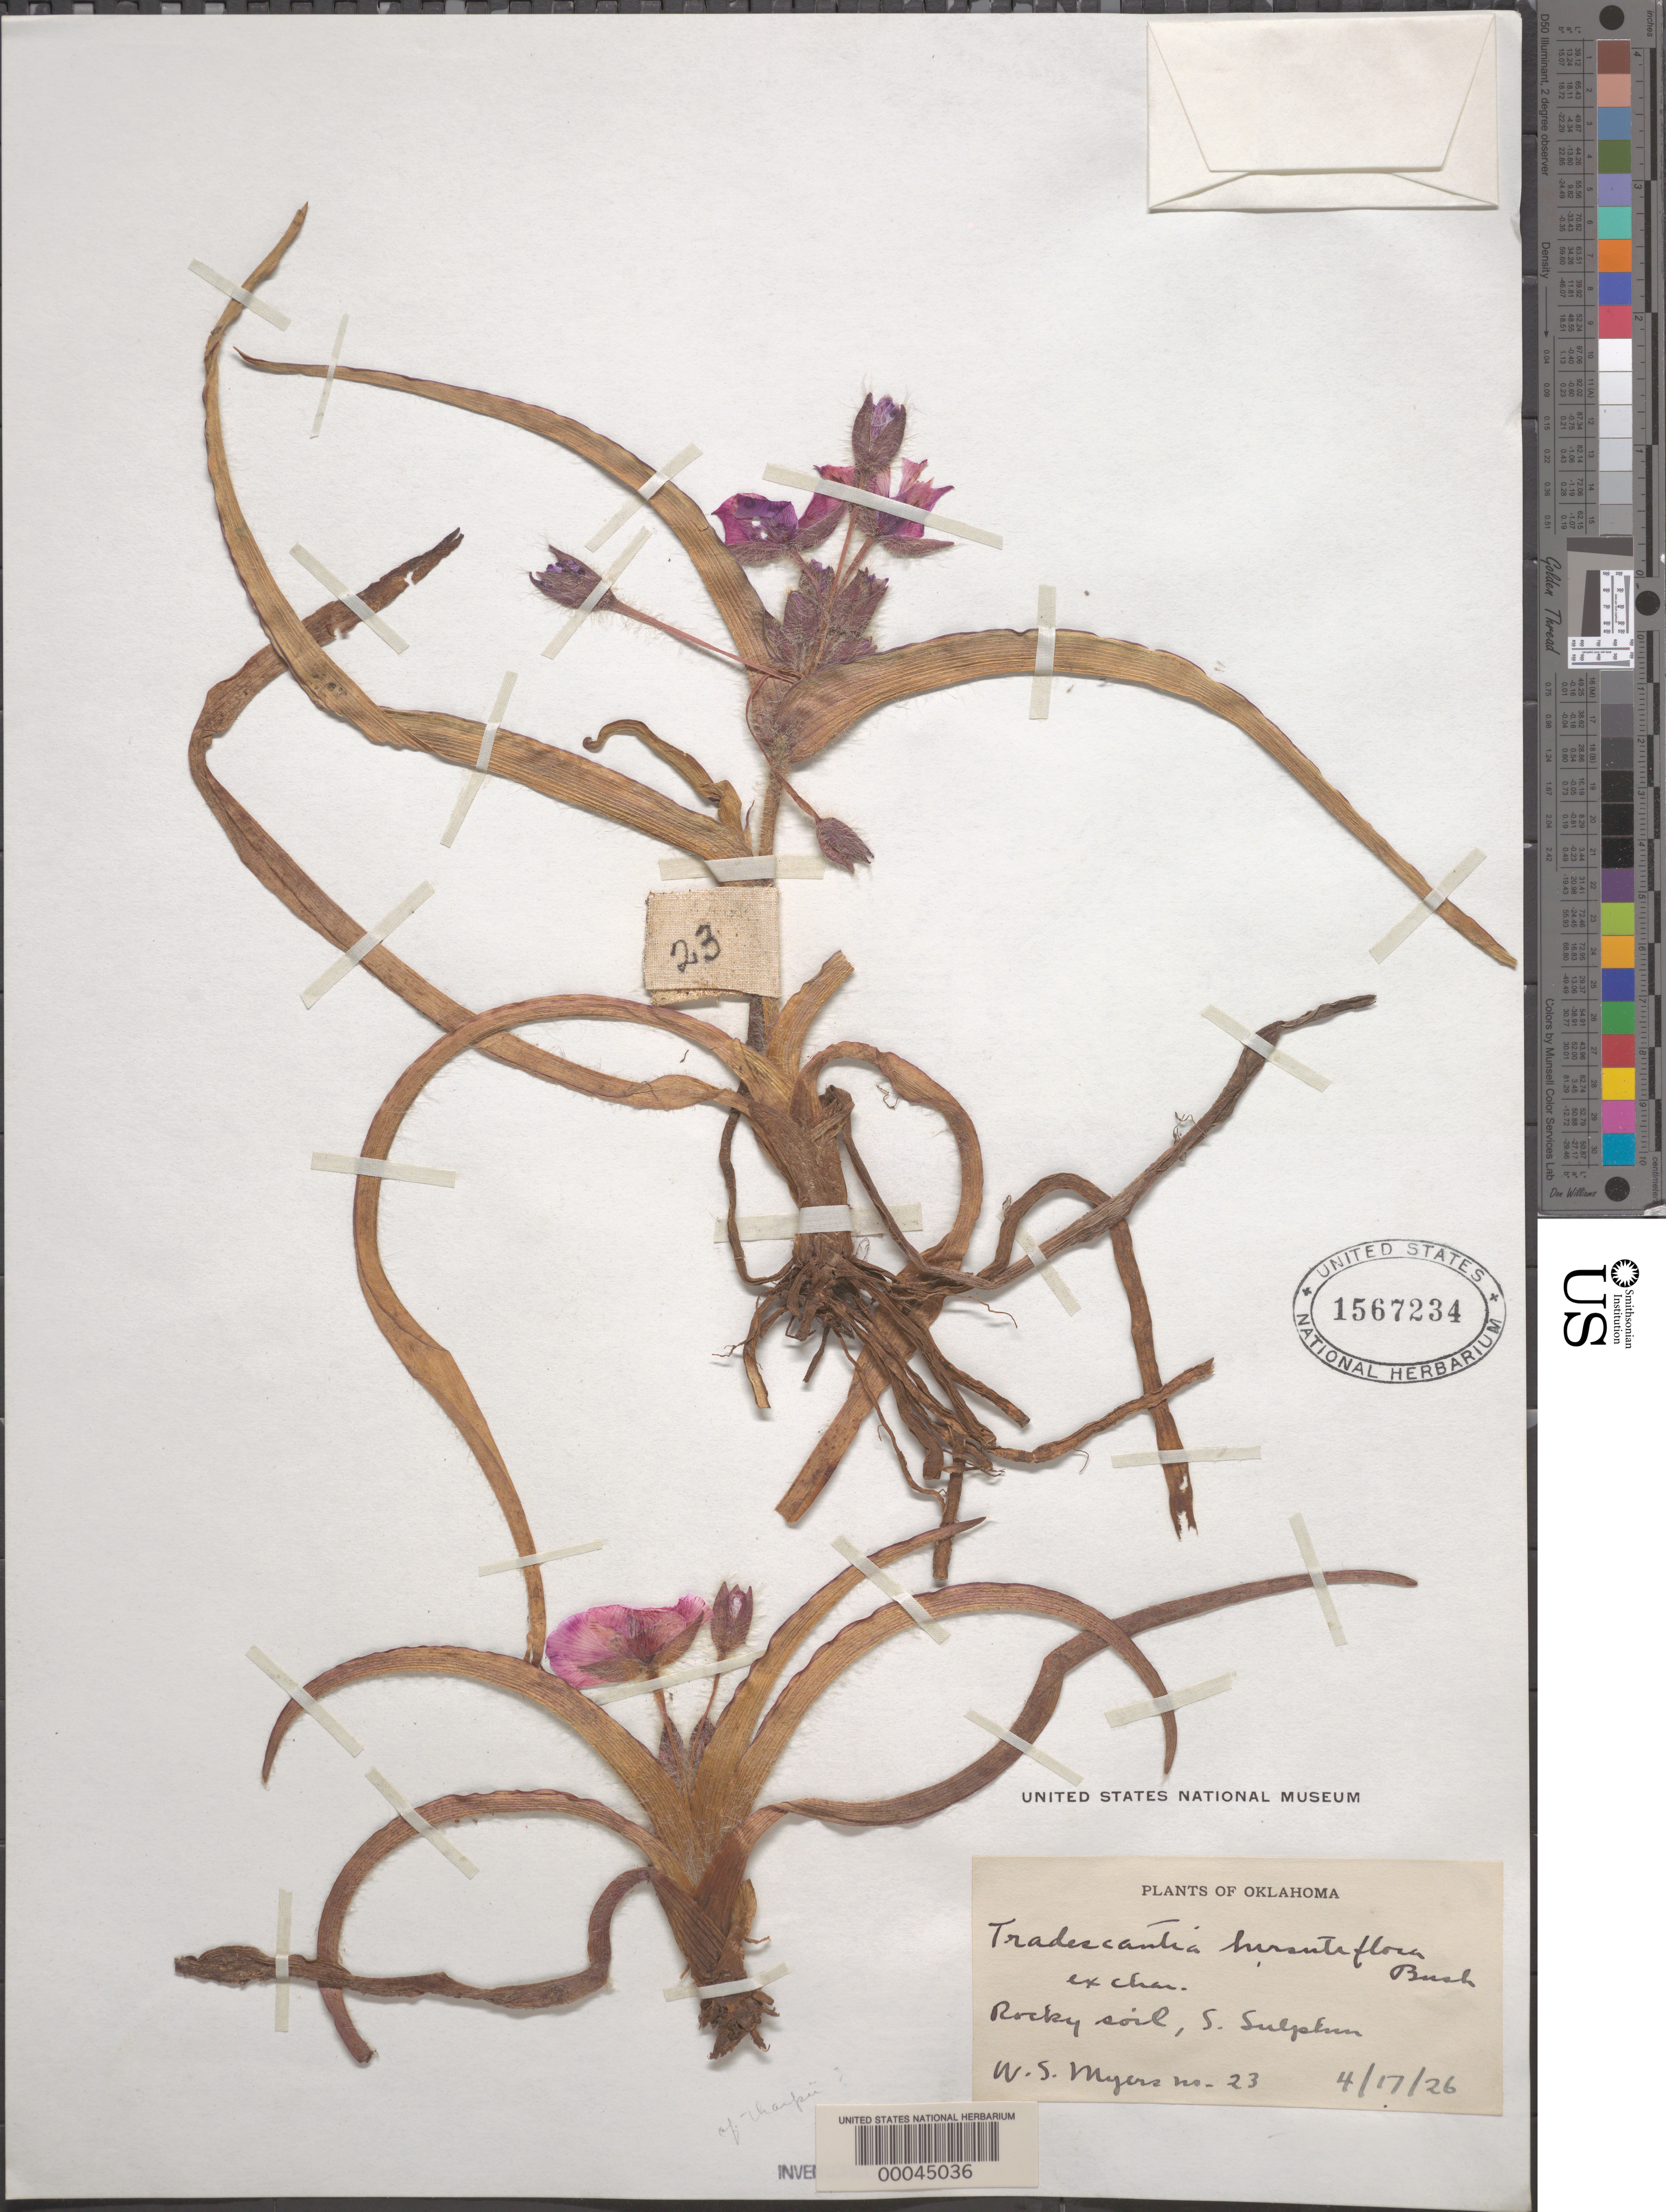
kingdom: Plantae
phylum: Tracheophyta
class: Liliopsida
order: Commelinales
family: Commelinaceae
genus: Tradescantia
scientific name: Tradescantia tharpii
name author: E.S. Anderson & Woodson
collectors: W. Myers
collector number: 23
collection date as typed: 17 Apr 1926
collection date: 1926-04-17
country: United States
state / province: Oklahoma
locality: S. sulphun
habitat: Rocky soil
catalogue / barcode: US 1567234